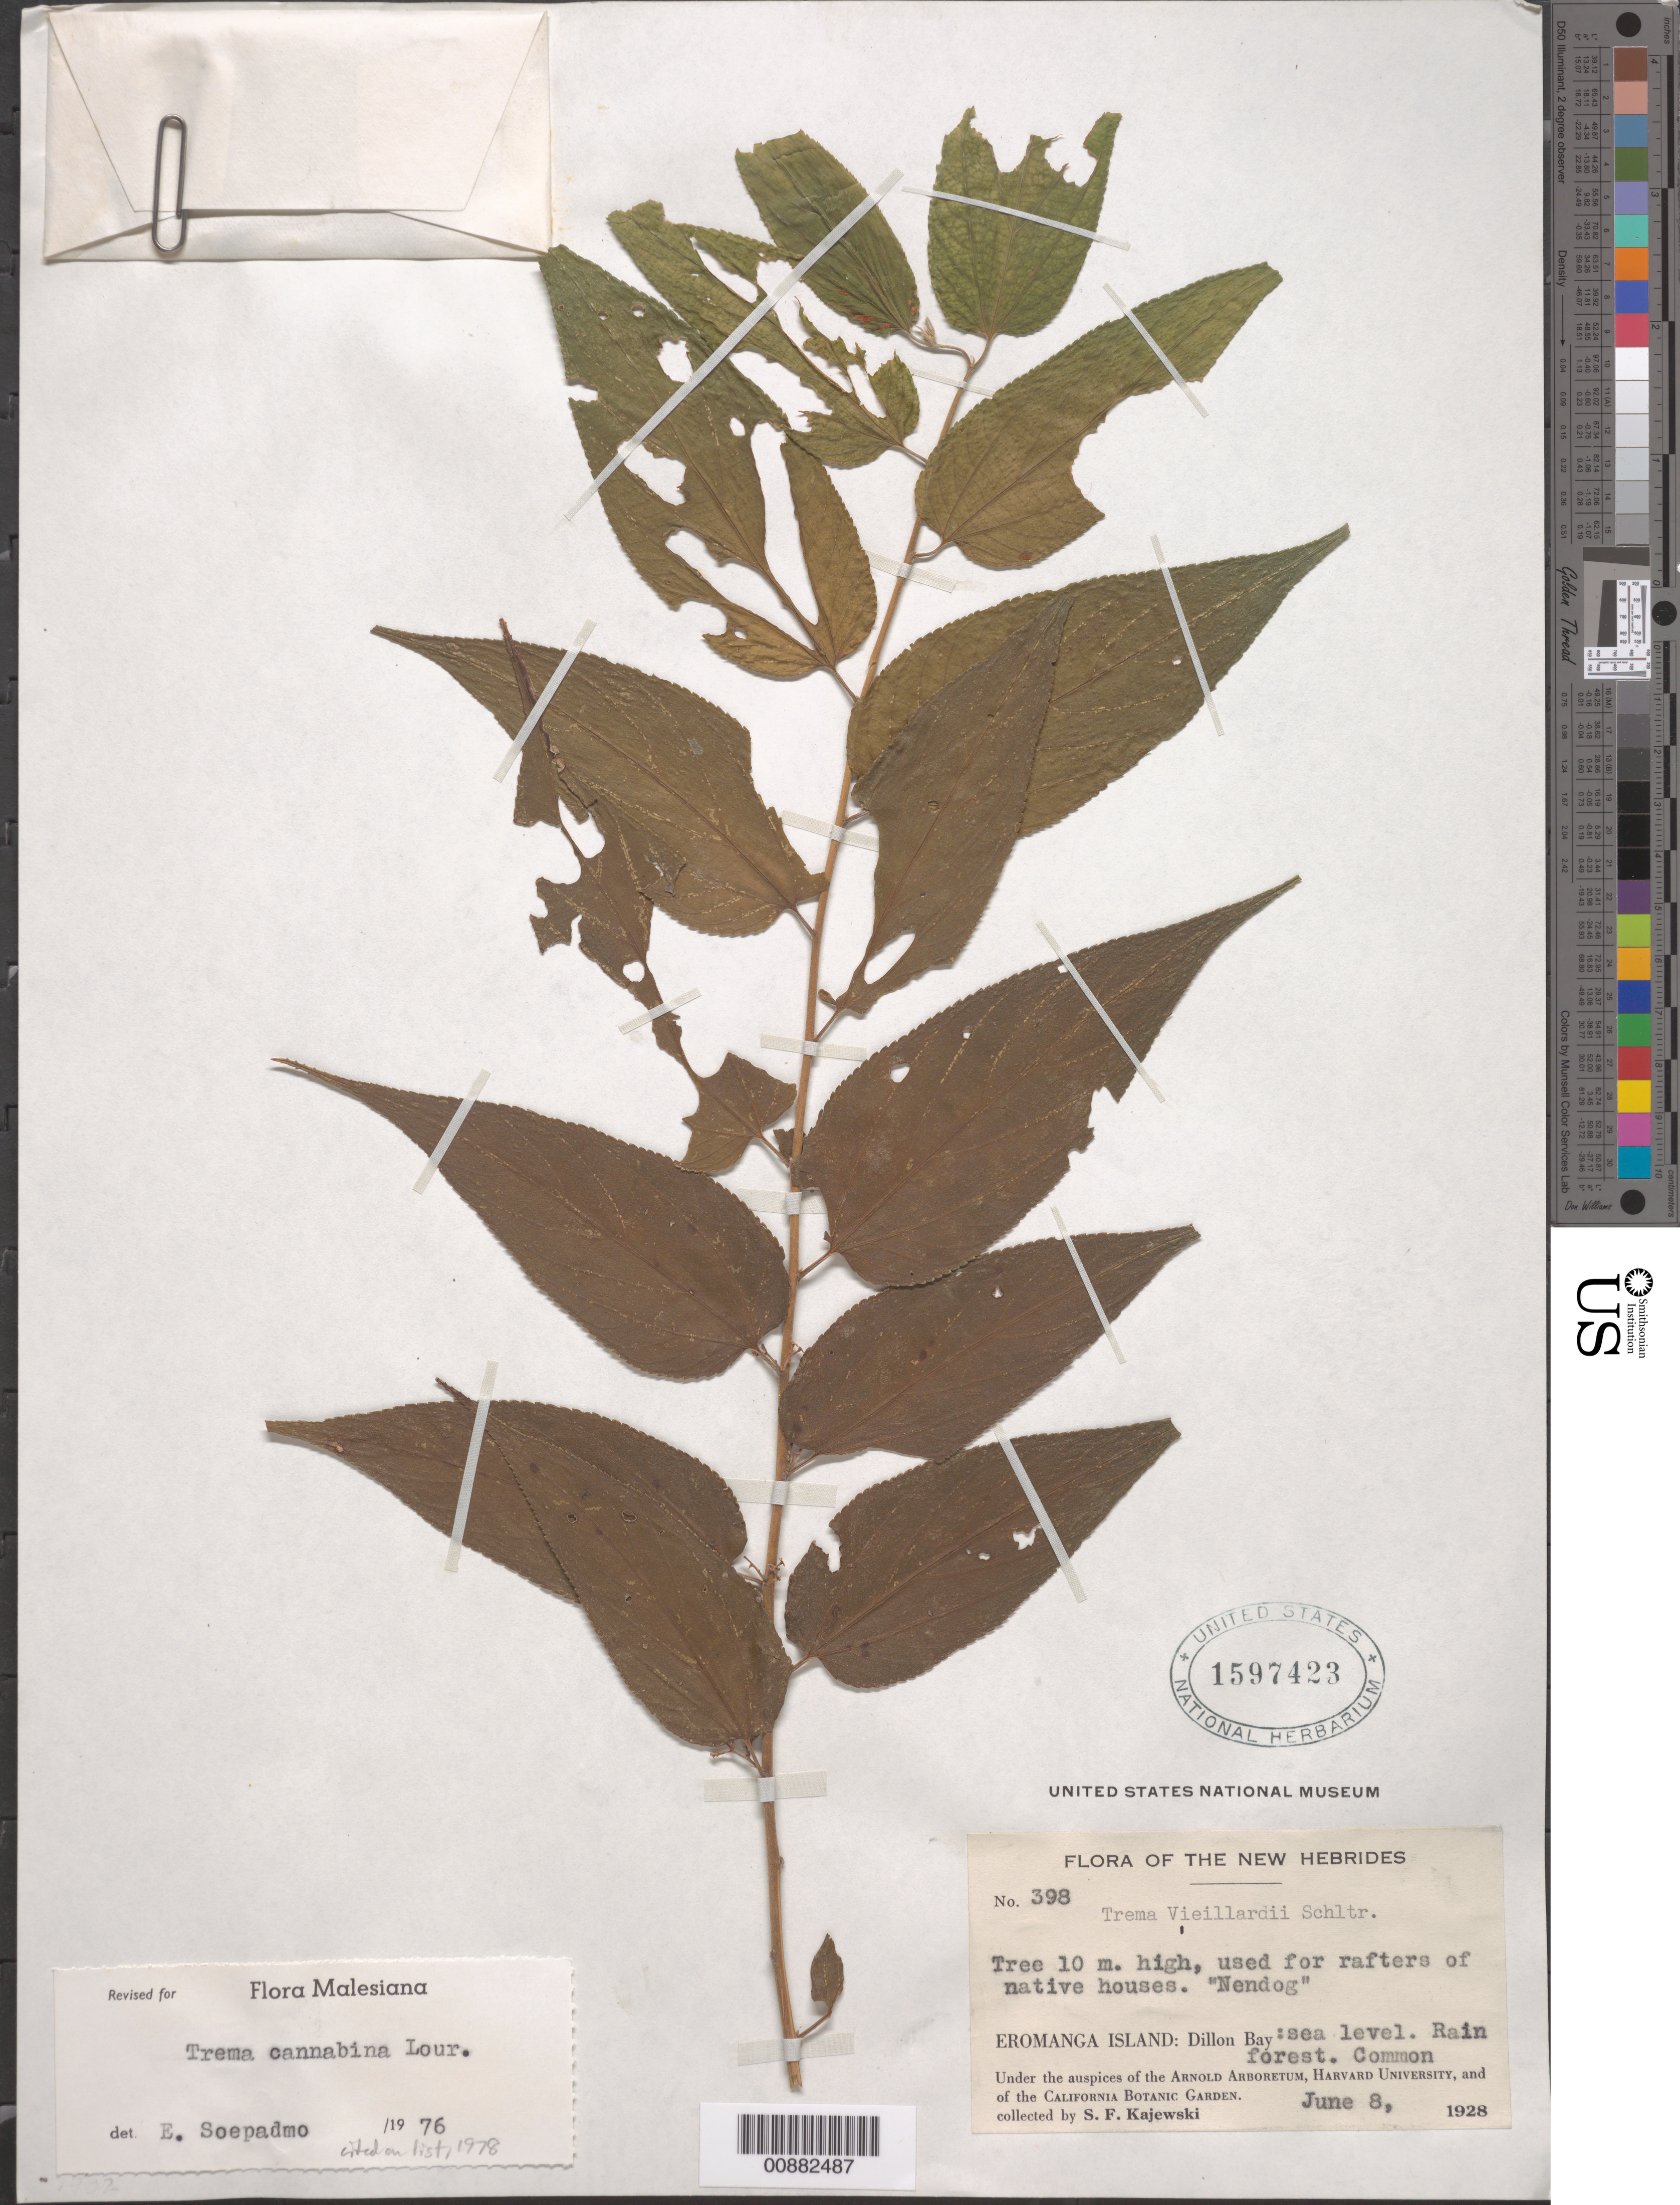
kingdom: Plantae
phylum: Tracheophyta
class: Magnoliopsida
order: Rosales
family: Cannabaceae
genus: Trema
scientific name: Trema vieillardii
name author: (Planch.) Schltr.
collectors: S. Kajewski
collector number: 398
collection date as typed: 08 Jun 1928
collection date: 1928-06-08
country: Vanuatu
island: Erromango [Eromanga]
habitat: Rain forest.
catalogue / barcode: US 1597423